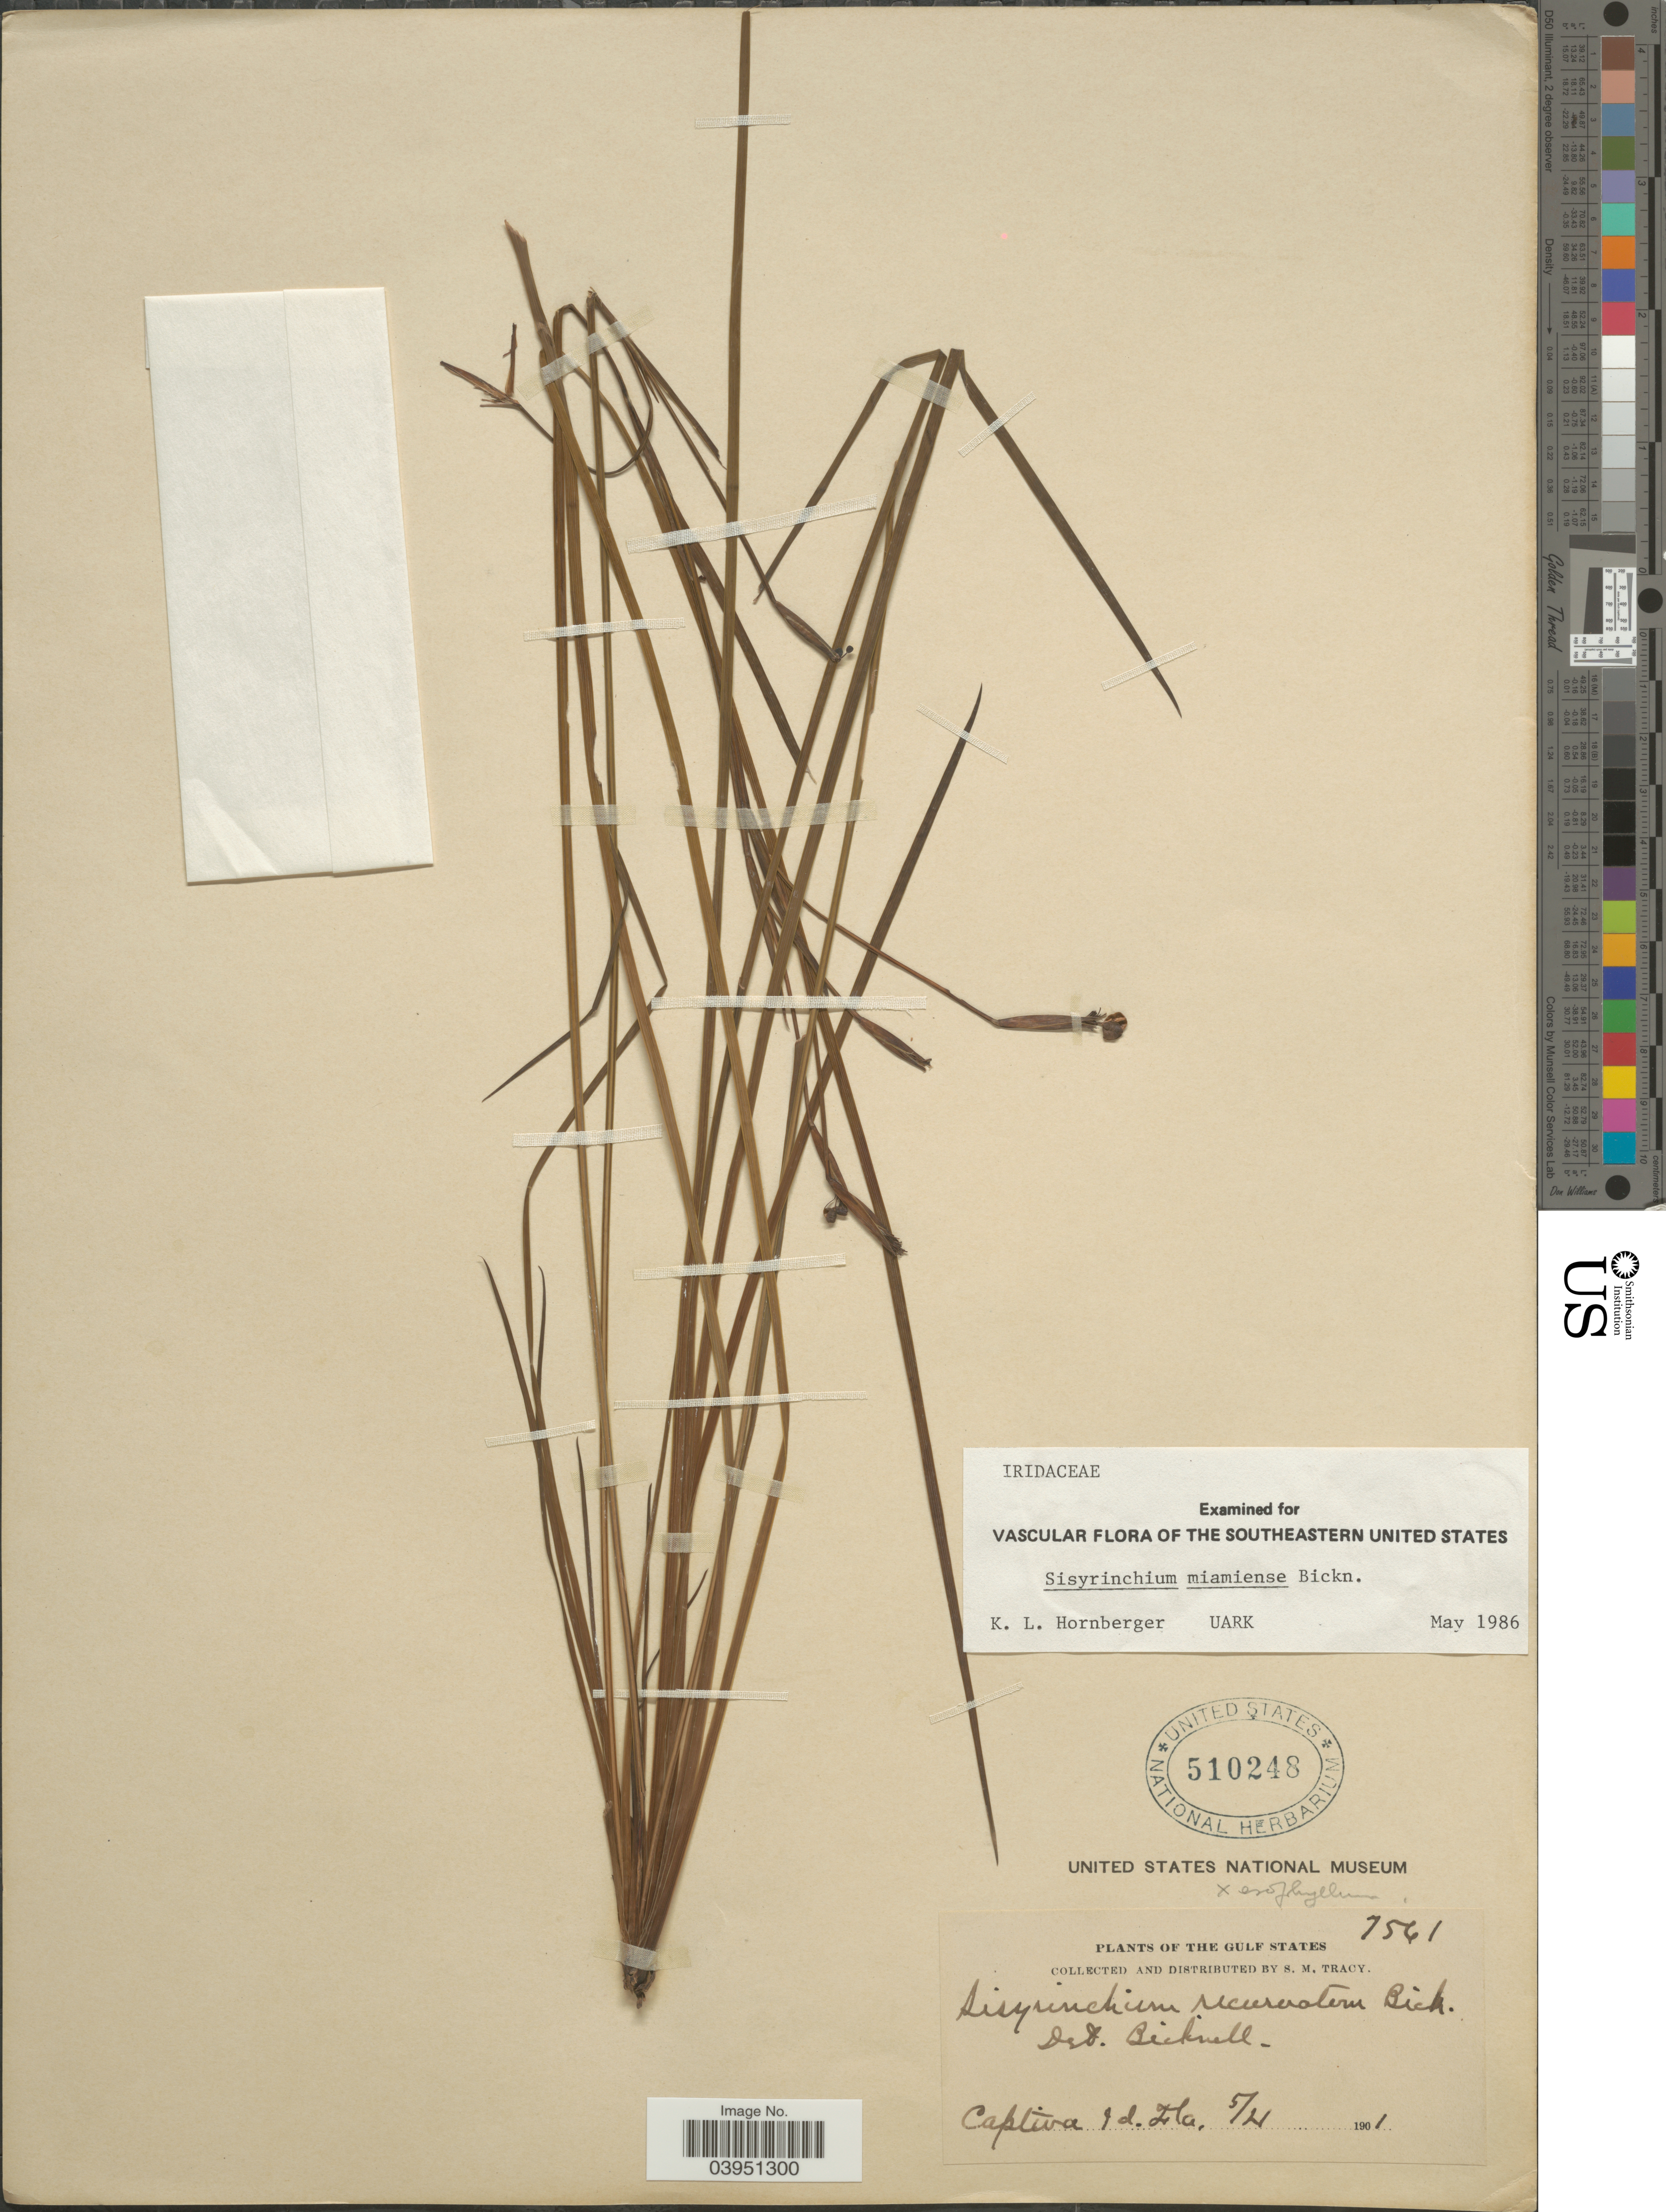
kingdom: Plantae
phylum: Tracheophyta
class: Liliopsida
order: Asparagales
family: Iridaceae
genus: Sisyrinchium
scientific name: Sisyrinchium miamiense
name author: E.P. Bicknell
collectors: S. M. Tracy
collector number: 7561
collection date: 1901-05-21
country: United States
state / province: Florida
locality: The Gulf States. Captiva Id.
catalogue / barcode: US 510248